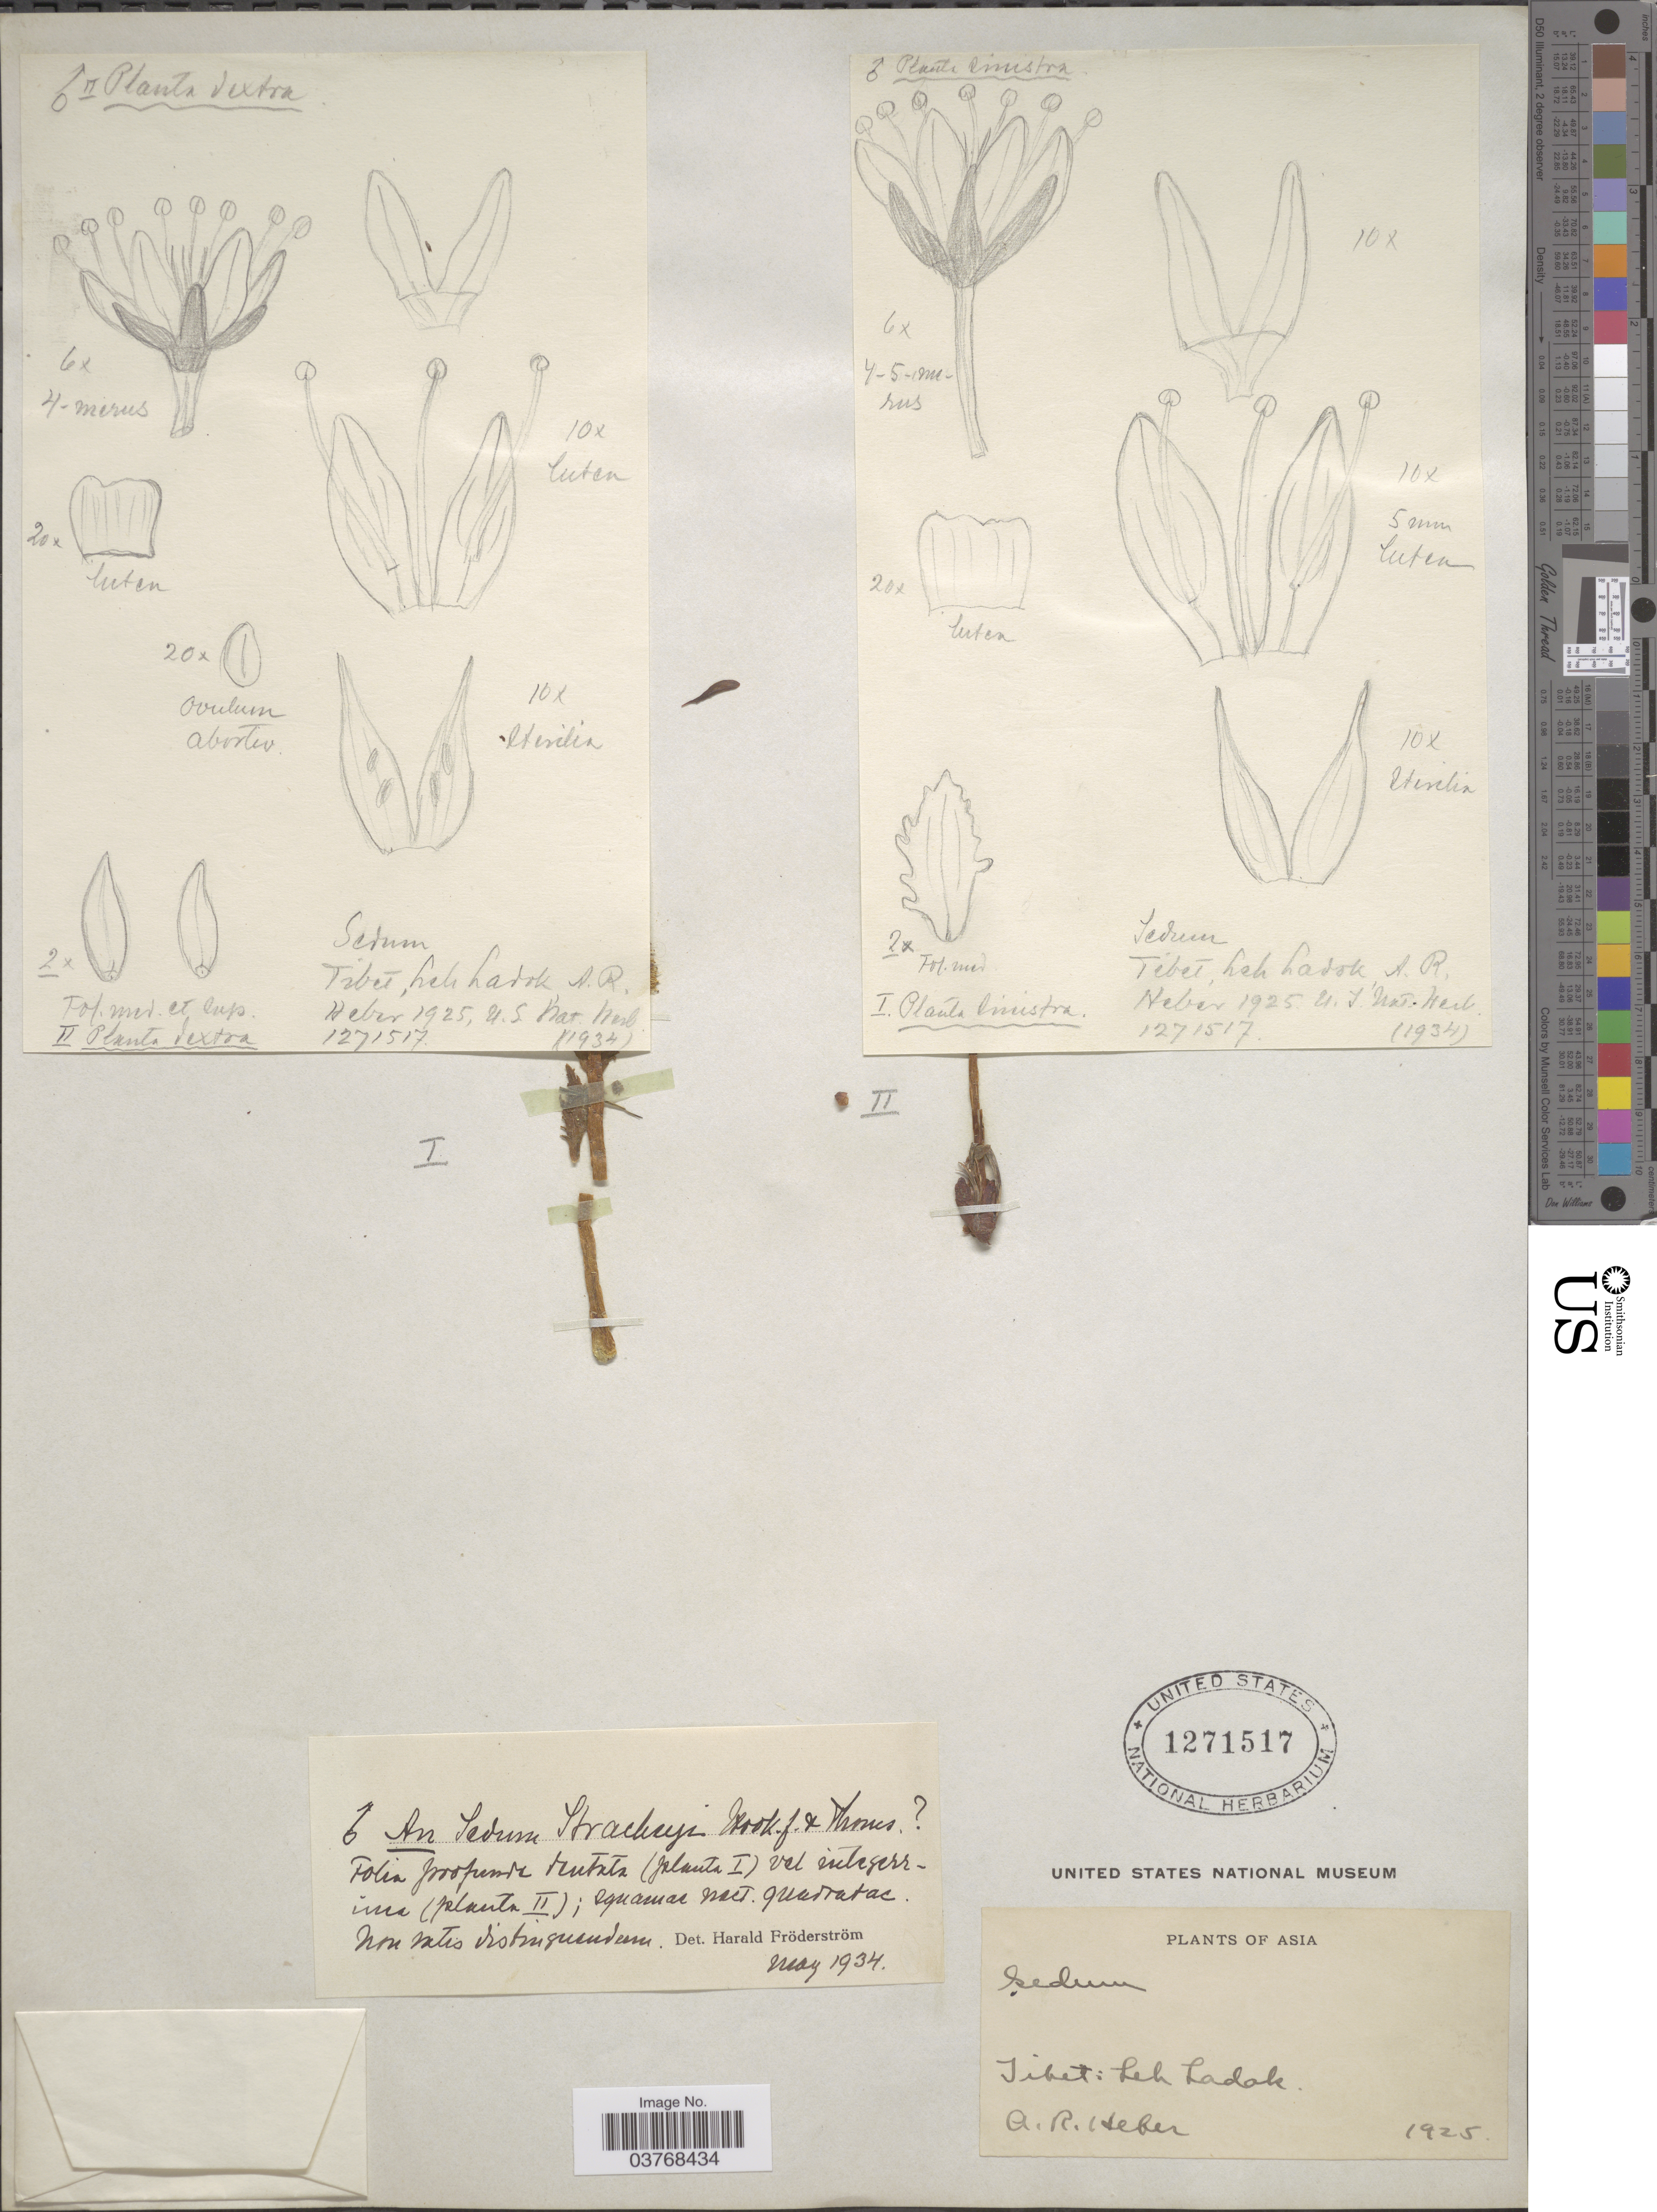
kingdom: Plantae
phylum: Tracheophyta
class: Magnoliopsida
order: Saxifragales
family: Crassulaceae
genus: Rhodiola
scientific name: Rhodiola tibetica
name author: (Hook. f. & Thomson) S.H. Fu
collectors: A. Heber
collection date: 1925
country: India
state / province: Ladakh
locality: Asia. Tibet, Leh Ladak.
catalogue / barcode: US 1271517